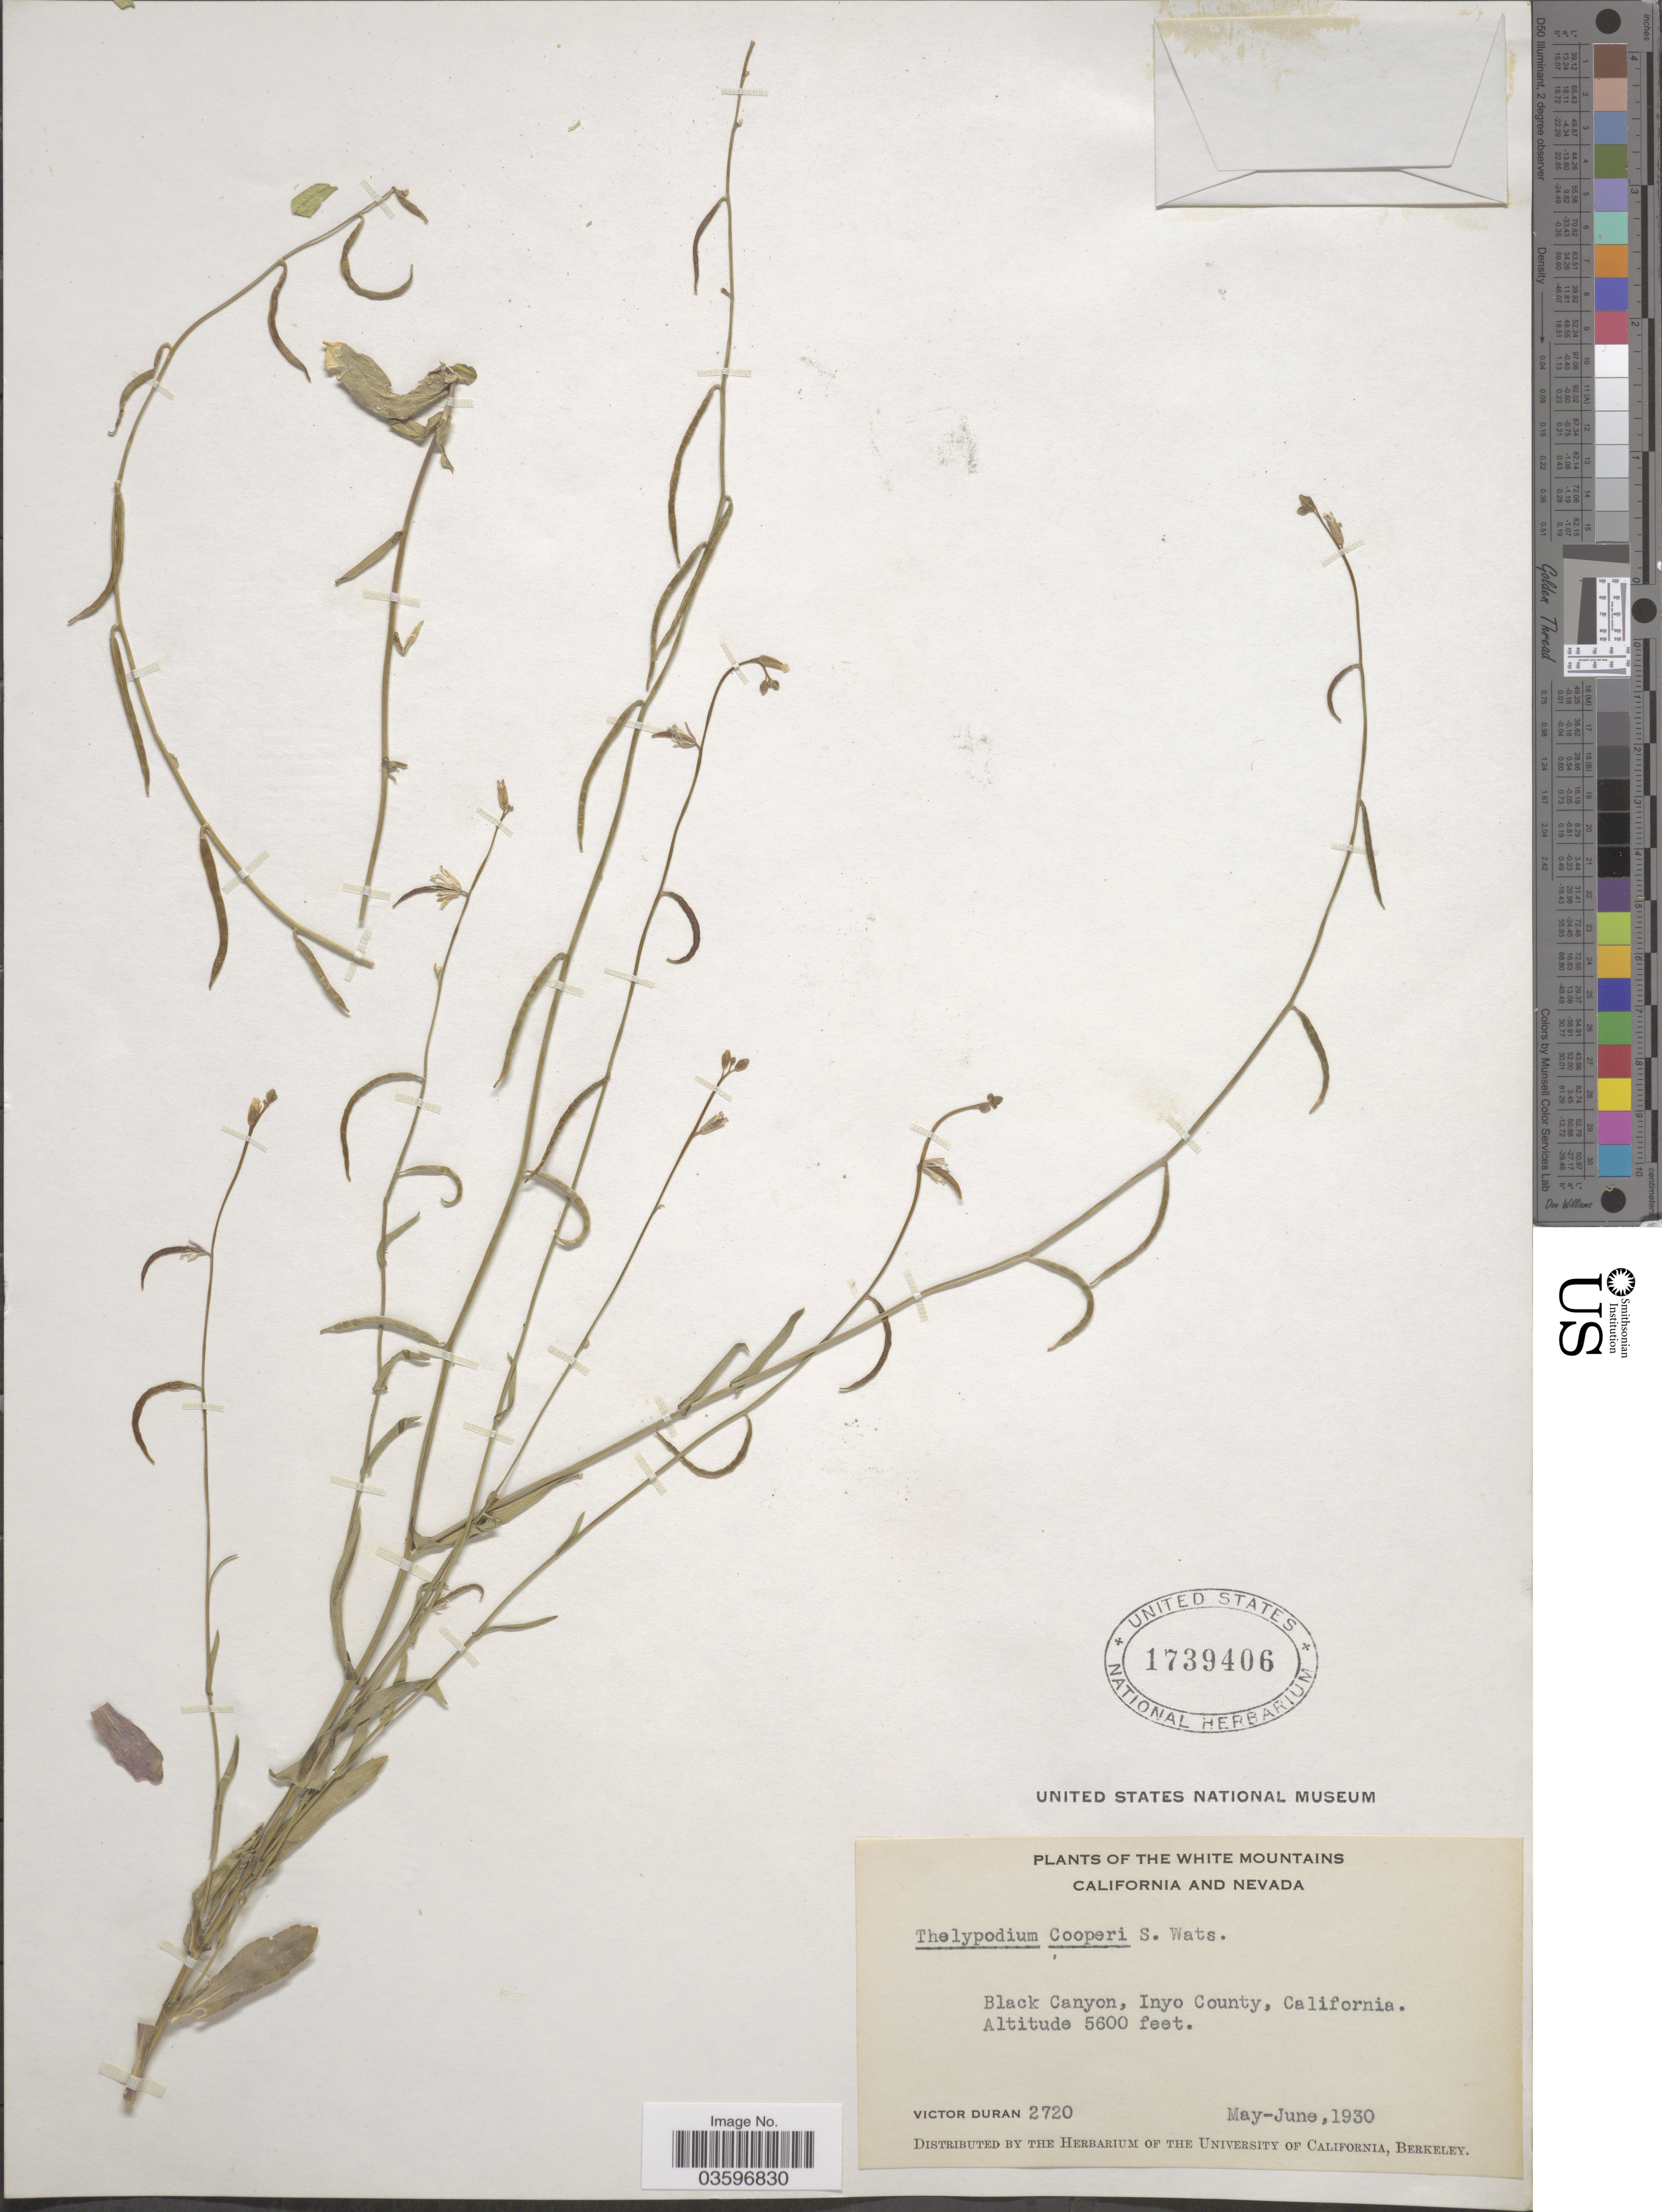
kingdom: Plantae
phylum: Tracheophyta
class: Magnoliopsida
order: Brassicales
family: Brassicaceae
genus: Caulanthus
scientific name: Caulanthus cooperi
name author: (S. Watson) Payson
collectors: V. Duran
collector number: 2720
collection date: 1930-05/1930-06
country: United States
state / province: California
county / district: Inyo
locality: The White Mountains. Black Canyon, Inyo County.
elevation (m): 1707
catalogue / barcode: US 1739406